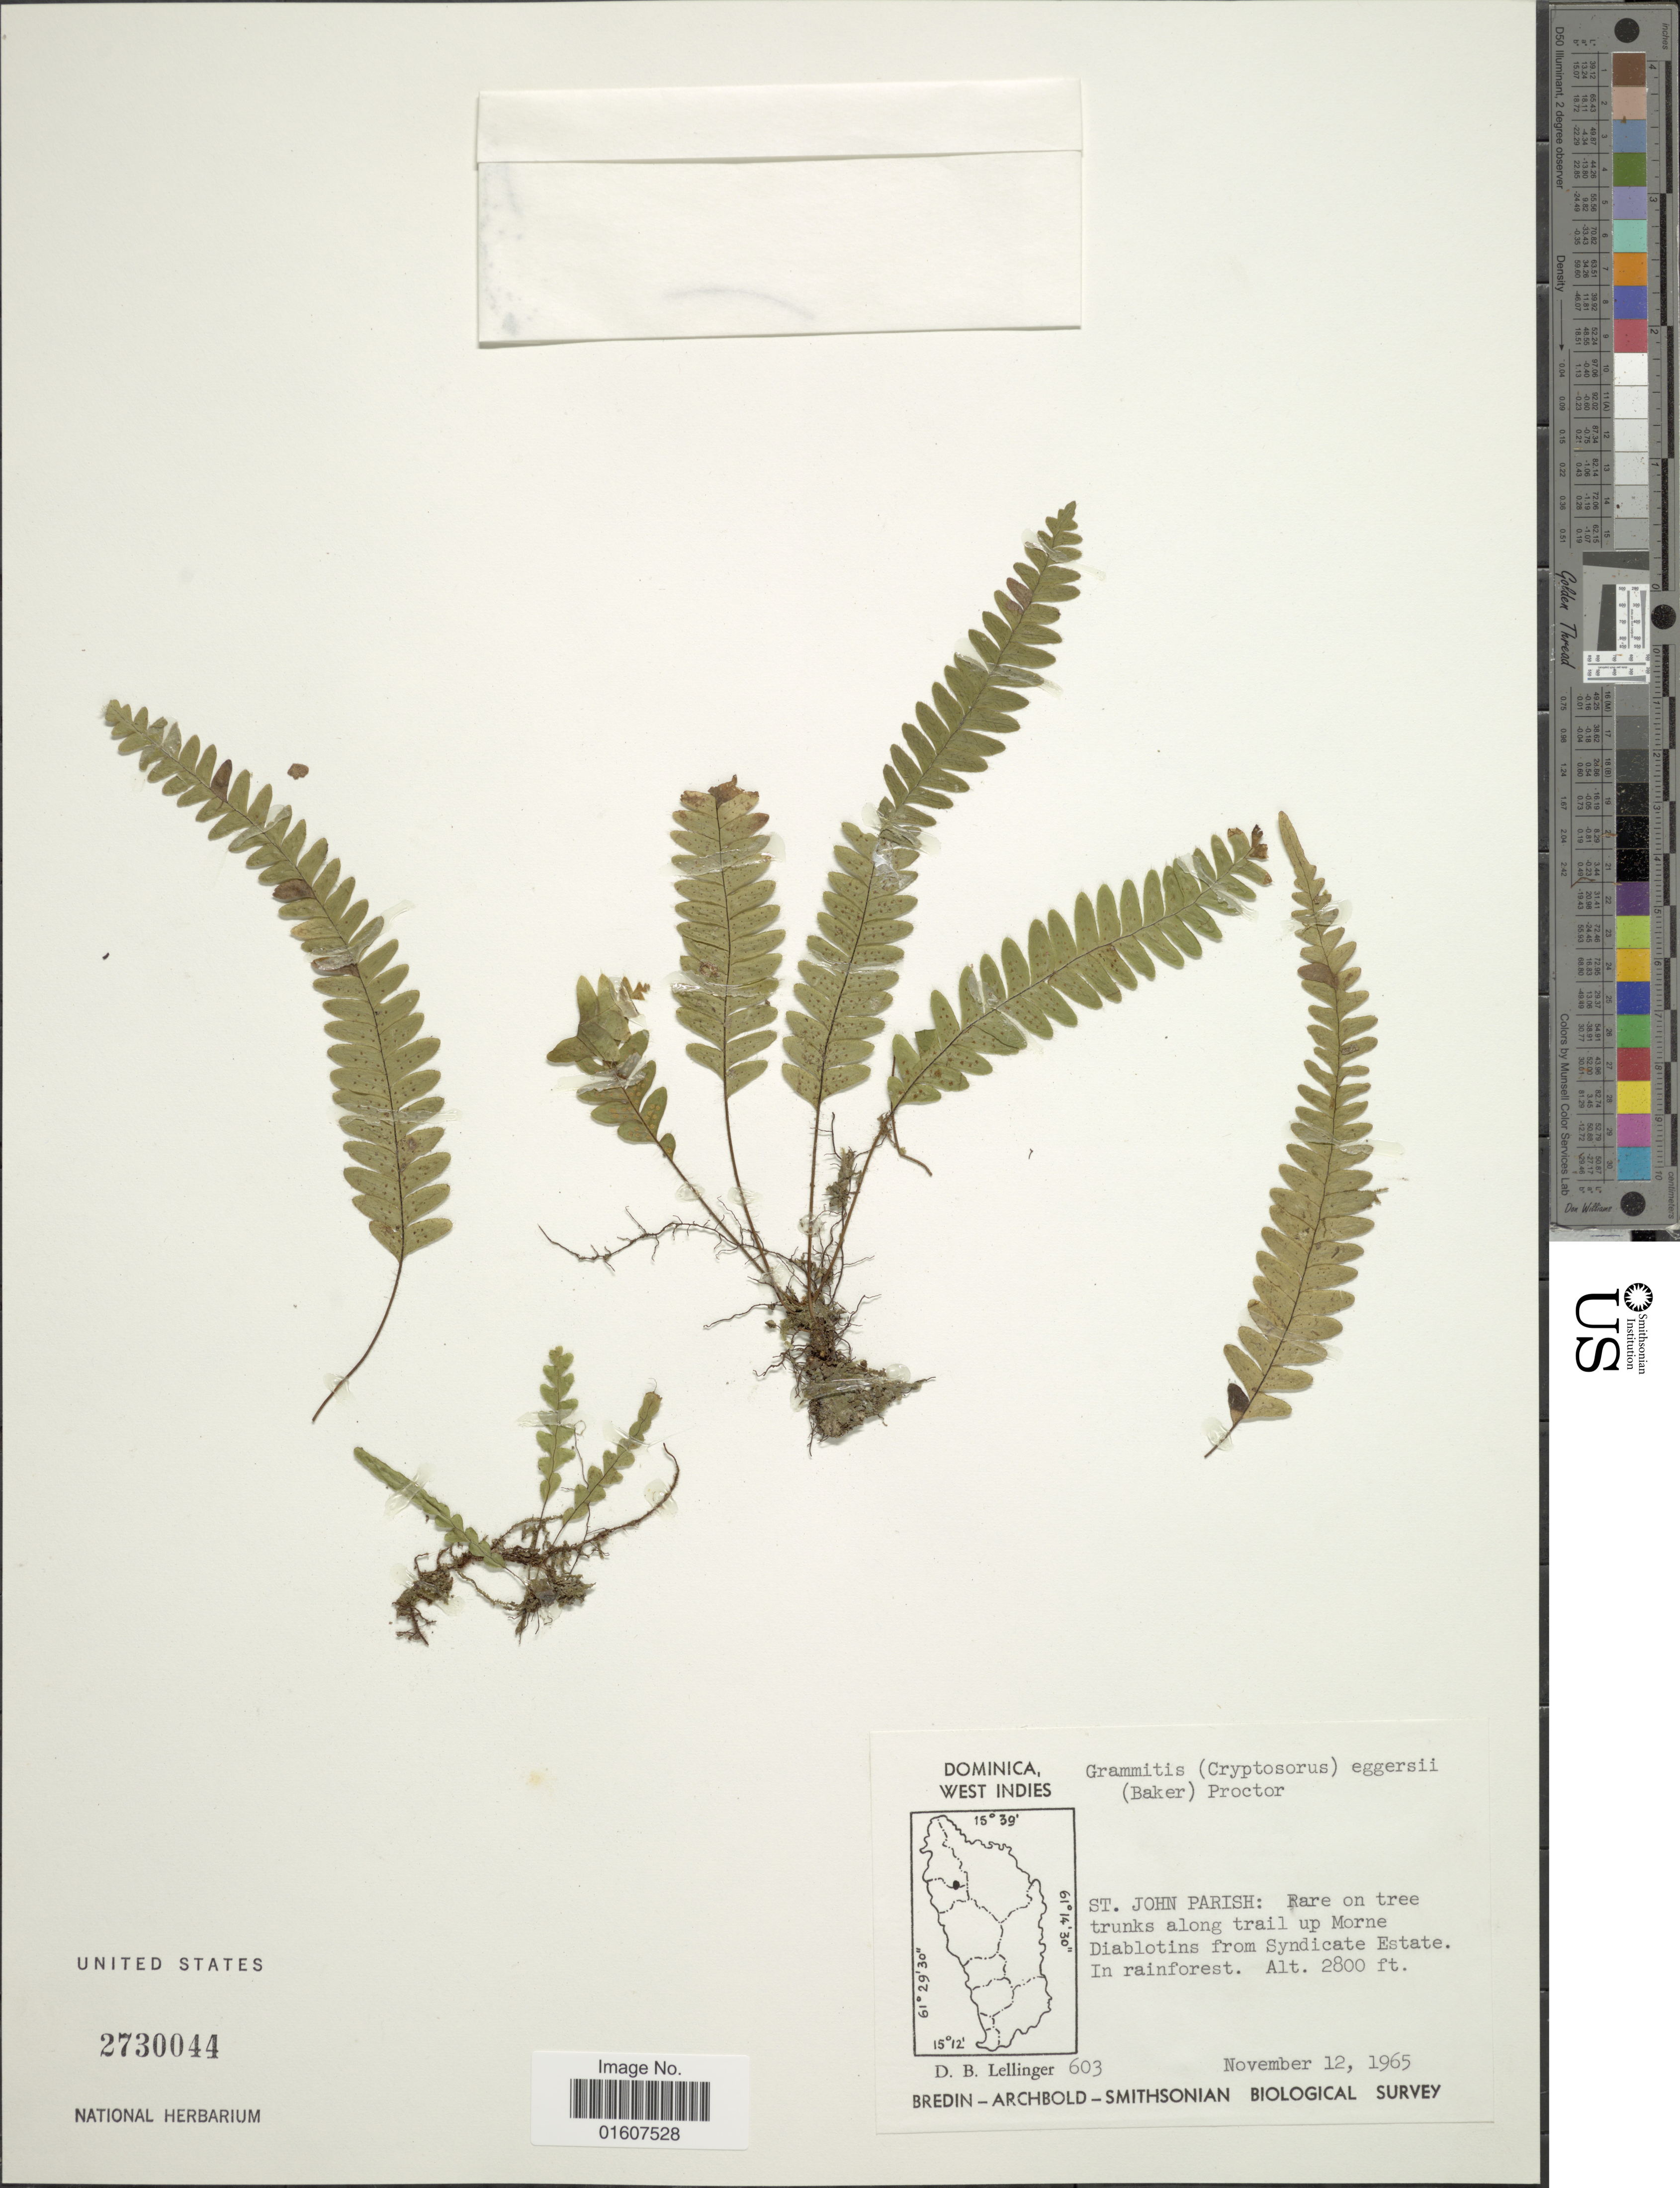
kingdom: Plantae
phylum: Tracheophyta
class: Polypodiopsida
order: Polypodiales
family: Polypodiaceae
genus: Terpsichore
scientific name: Terpsichore eggersii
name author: (Baker ex Hook.) A.R. Sm.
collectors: D. B. Lellinger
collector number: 603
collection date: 1965-11-12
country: Dominica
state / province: St. John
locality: St. John Parish: Rare on tree trunks along trail up Morne Diablotins from Syndicate Estate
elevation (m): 853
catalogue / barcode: US 2730044